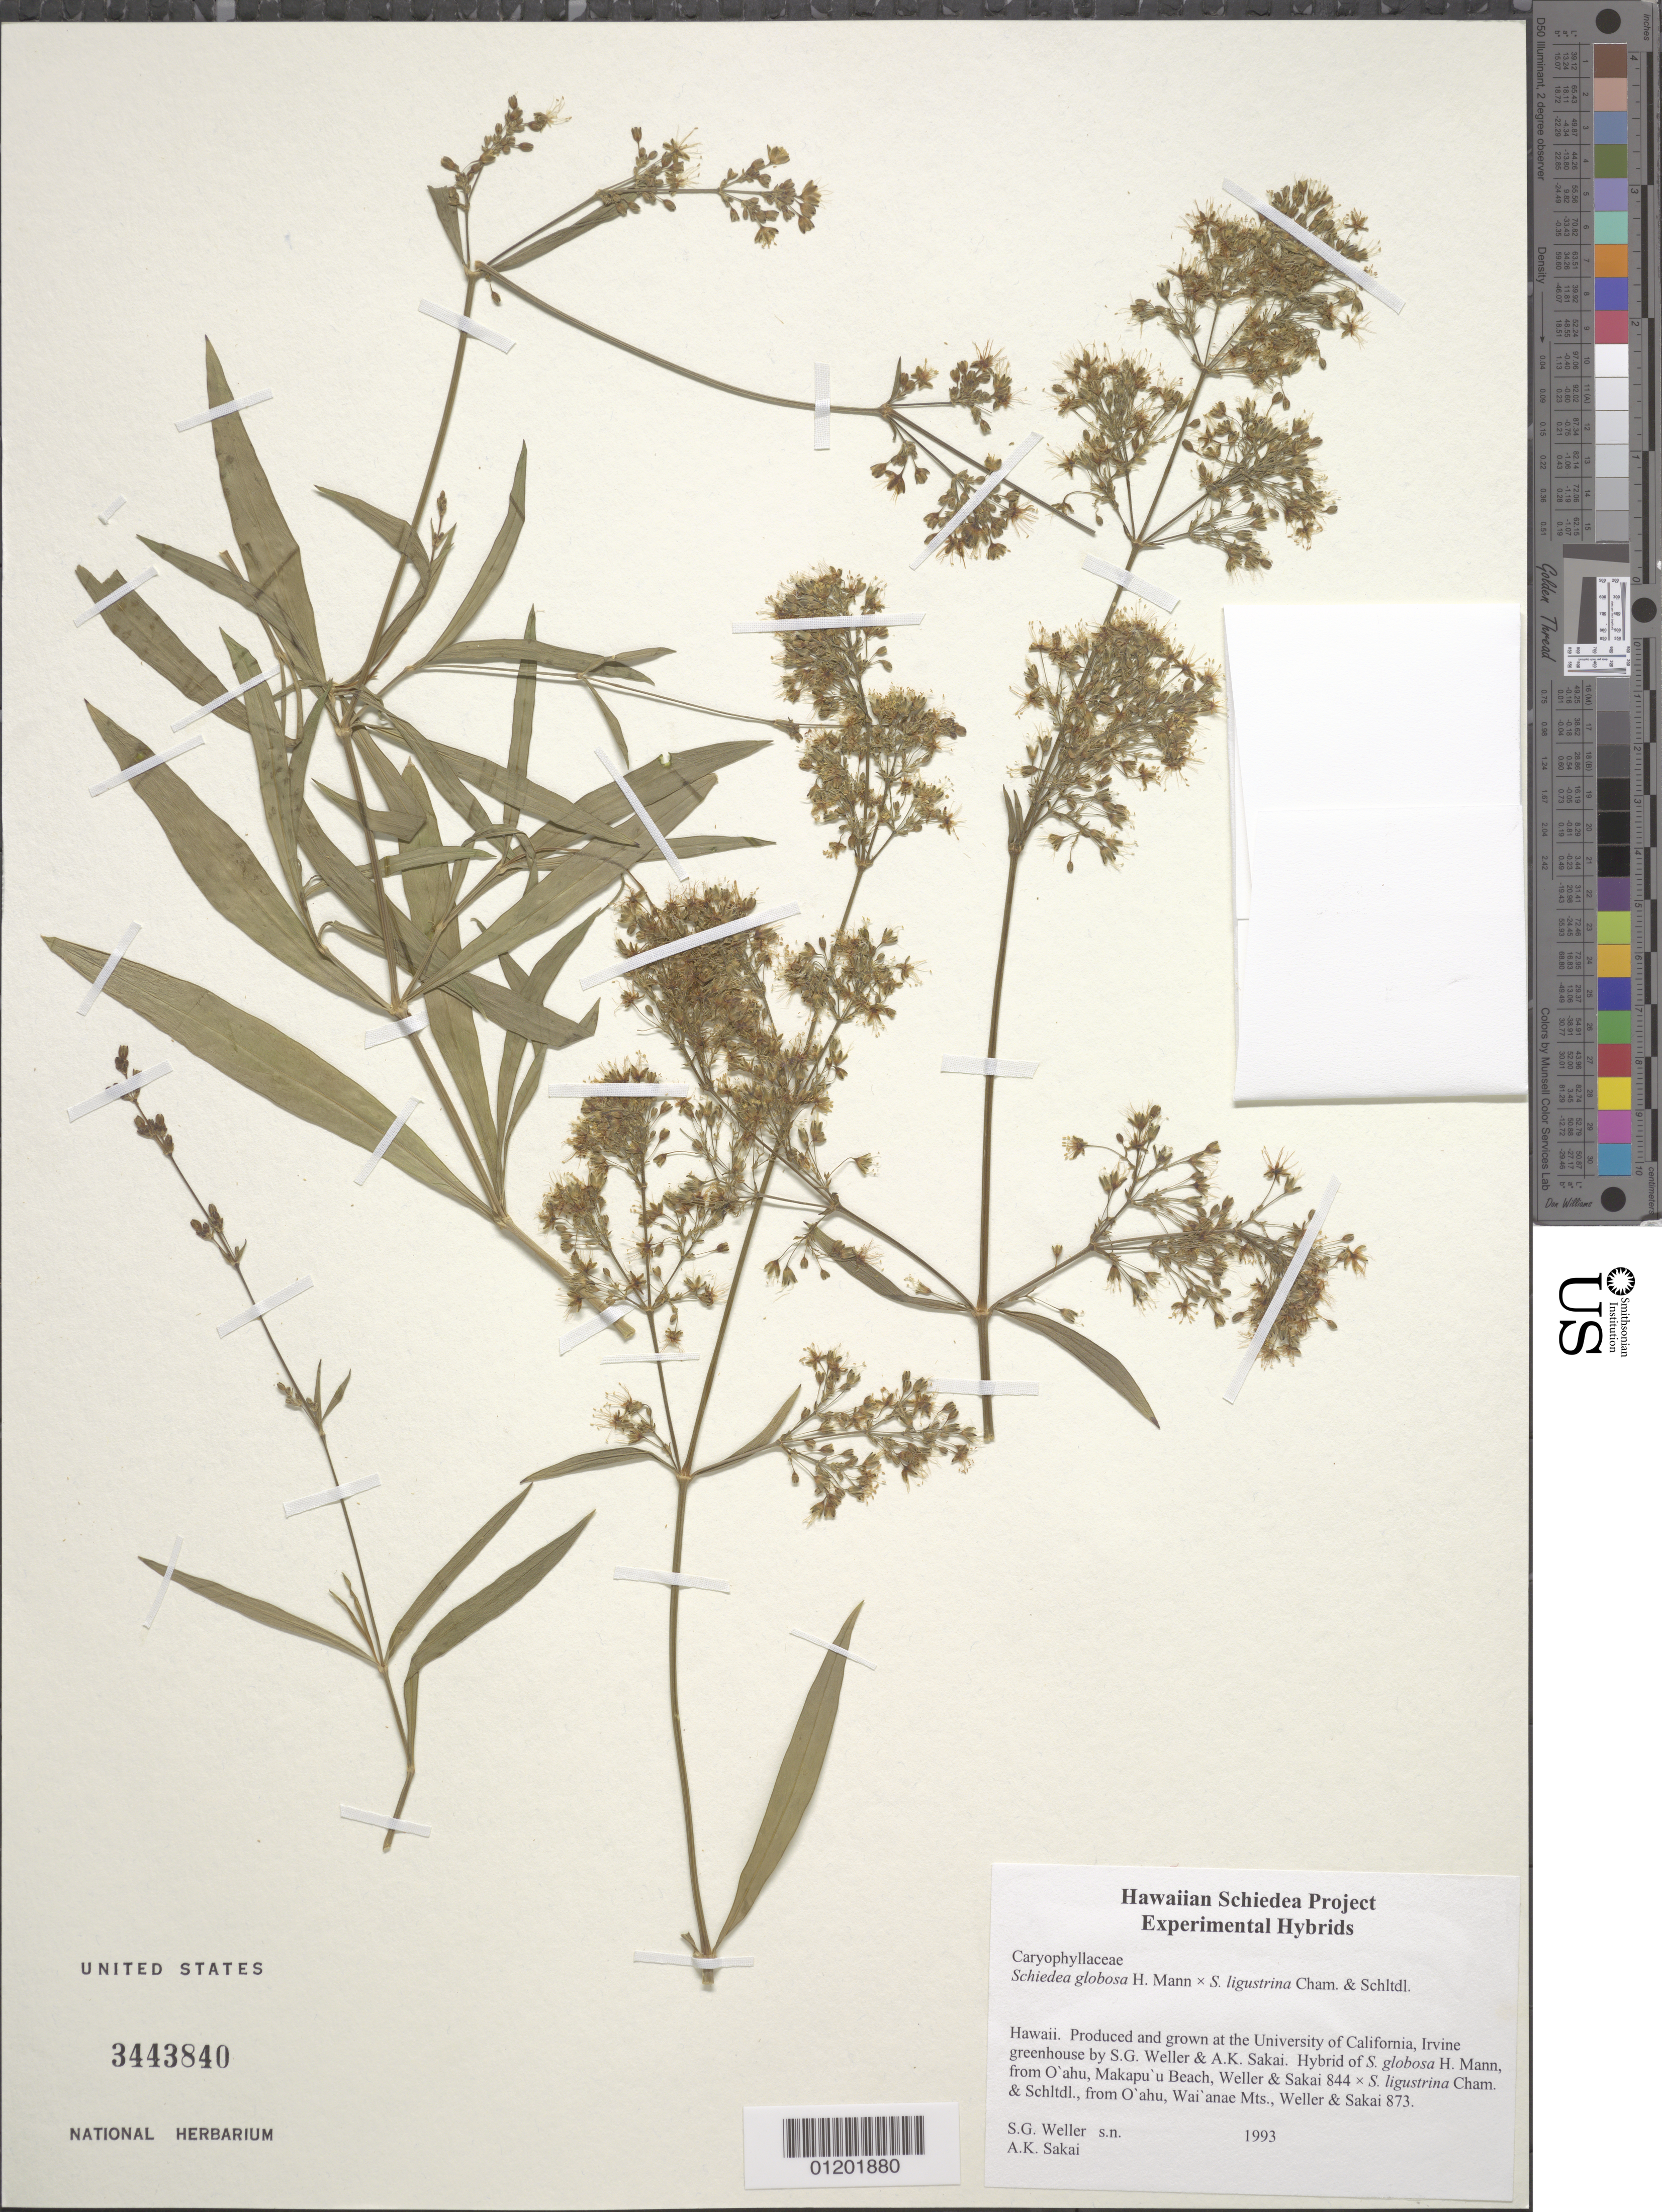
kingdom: Plantae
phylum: Tracheophyta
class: Magnoliopsida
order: Caryophyllales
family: Caryophyllaceae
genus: Schiedea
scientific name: Schiedea globosa x S. ligustrina Cham. & Schltdl.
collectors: S. G. Weller & A. Sakai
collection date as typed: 1993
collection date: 1993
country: United States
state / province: California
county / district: Orange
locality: University of California, Irvine greenhouse.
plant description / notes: Hybrid of S. globosa H. Mann [from O'ahu, Makapu'u Beach, Weller & Sakai 844] × S. ligustrina Cham. & Schltdl. [from O'ahu, Wai'anae Mts., Weller & Sakai 873].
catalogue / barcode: US 3443840